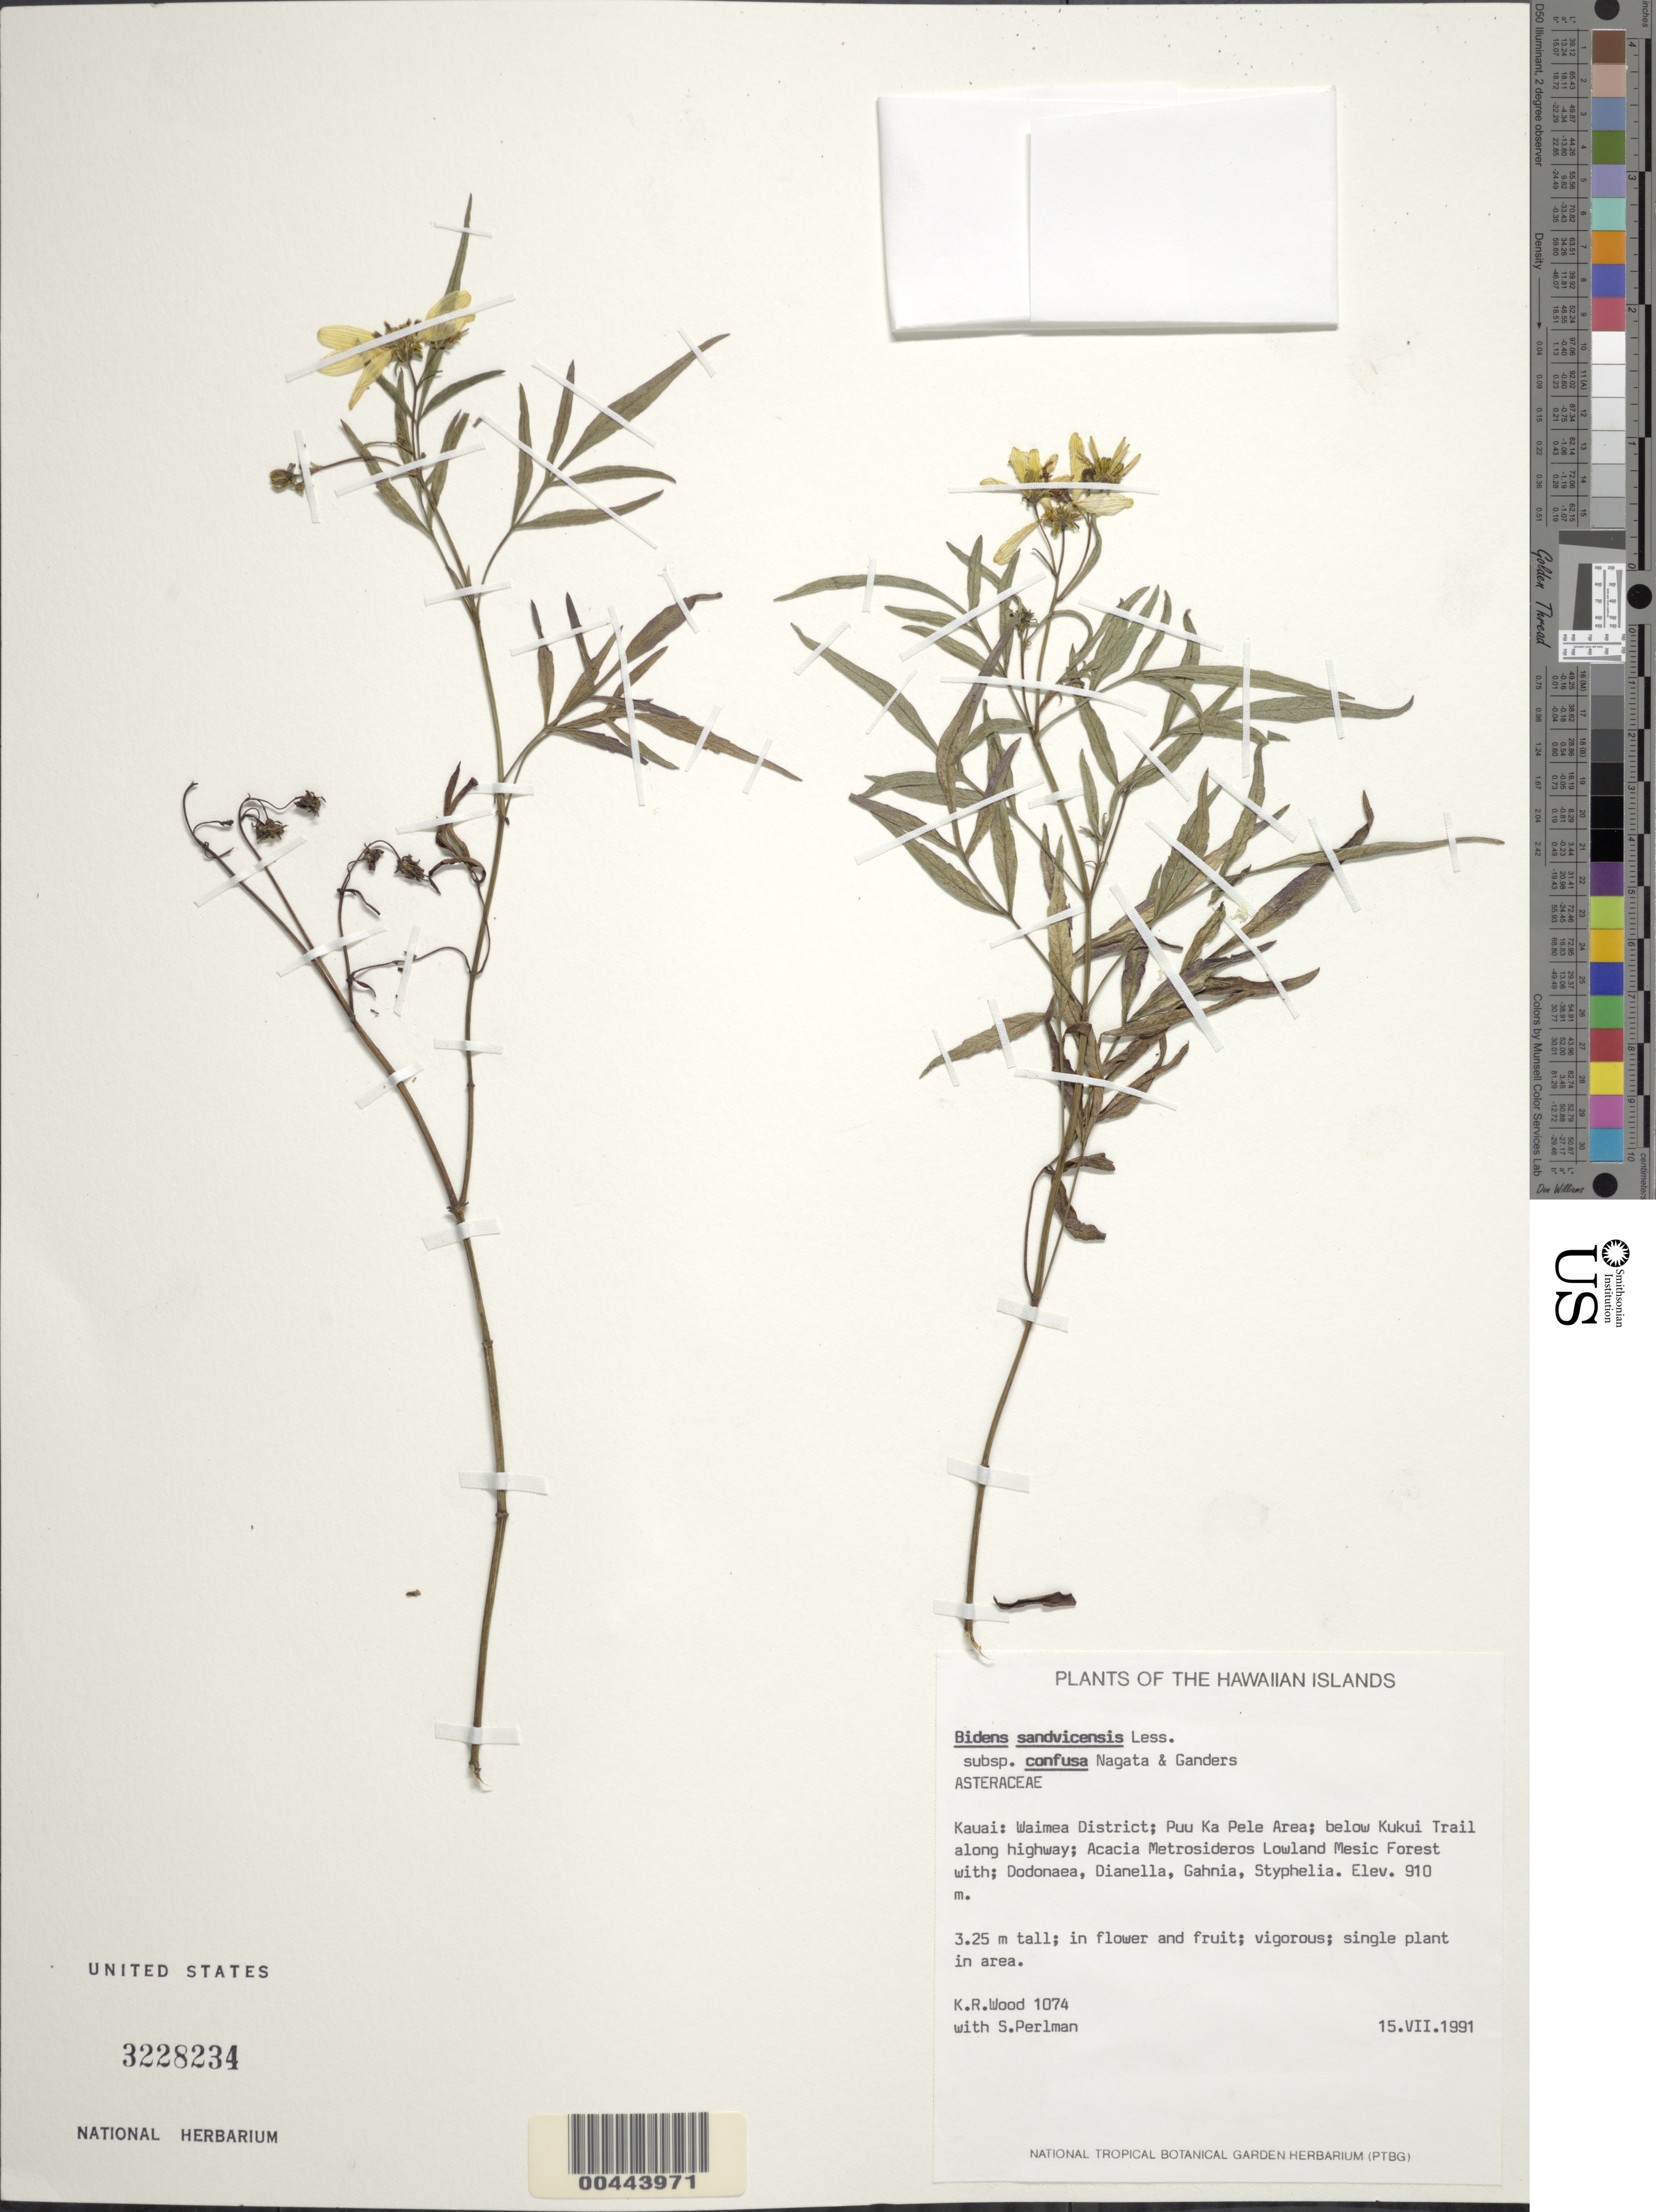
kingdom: Plantae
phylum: Tracheophyta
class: Magnoliopsida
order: Asterales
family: Asteraceae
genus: Bidens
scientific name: Bidens sandvicensis subsp. confusa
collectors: K. R. Wood & S. P. Perlman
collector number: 1074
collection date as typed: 15 Jul 1991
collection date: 1991-07-15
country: United States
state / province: Hawaii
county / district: Kauai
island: Kaua'i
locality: Waimea District, Puu Ka Pele Area, below Kukui Trail along highway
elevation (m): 910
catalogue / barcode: US 3228234